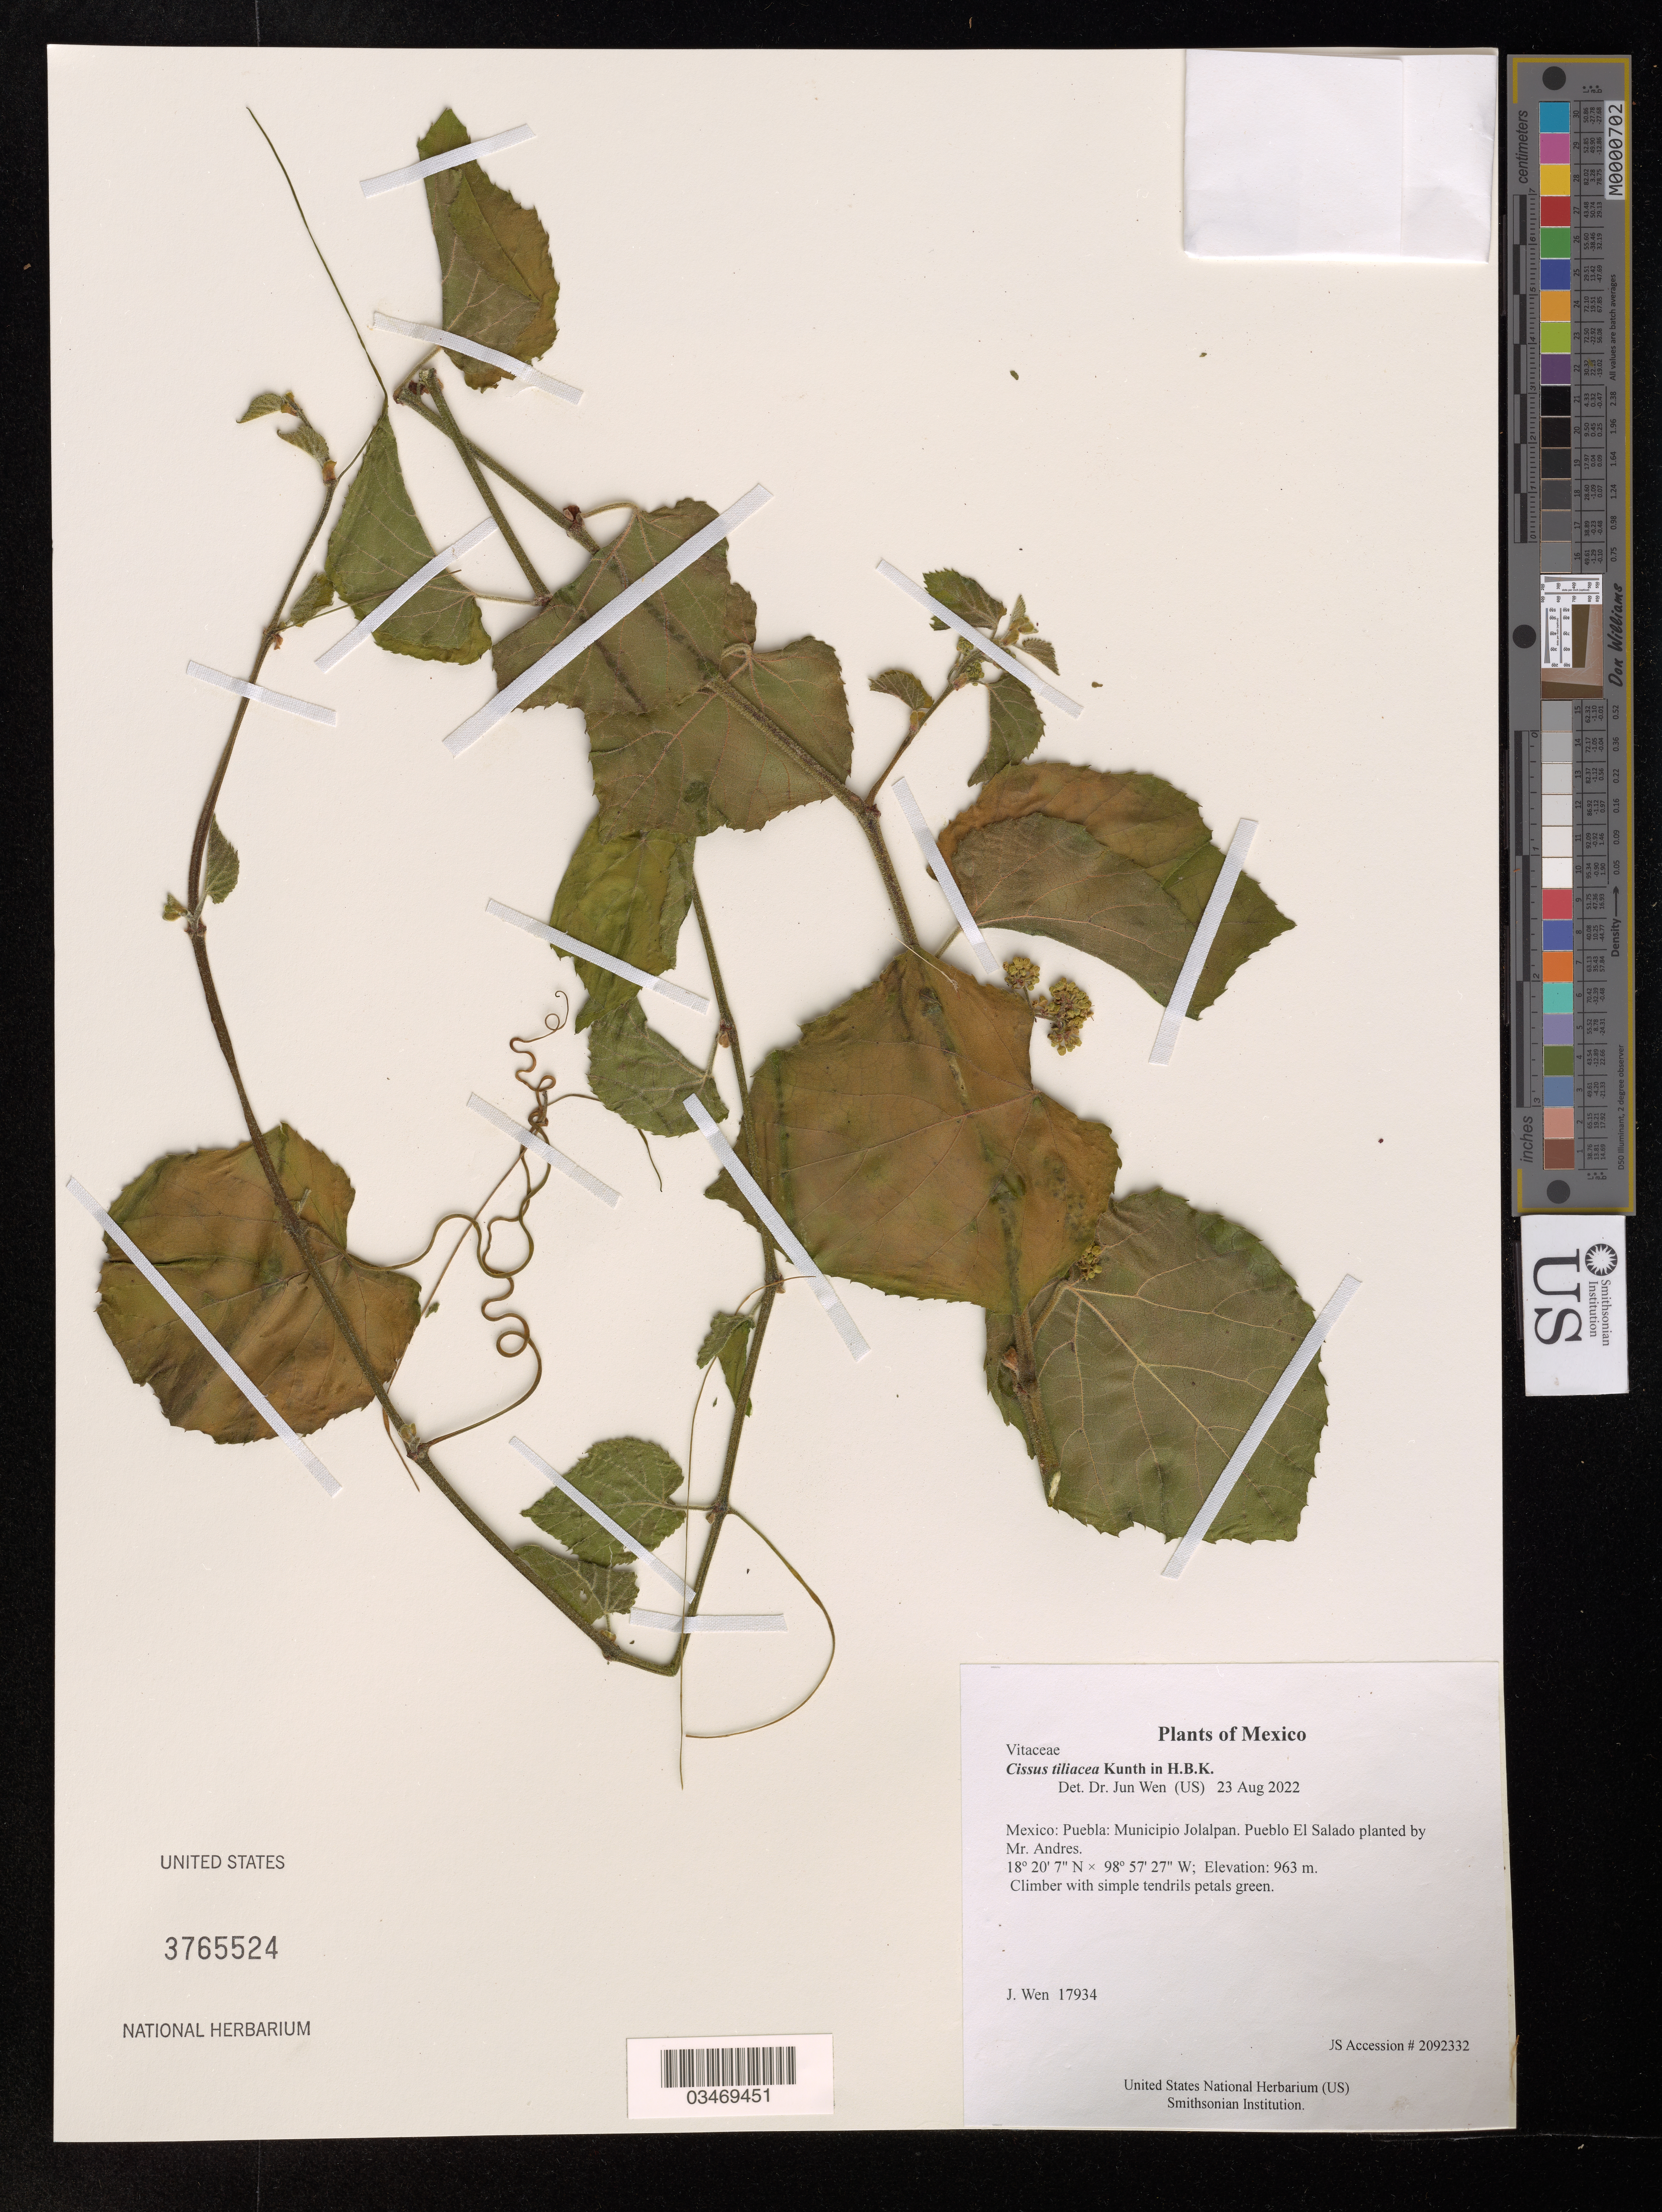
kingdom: Plantae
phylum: Tracheophyta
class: Magnoliopsida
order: Vitales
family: Vitaceae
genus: Cissus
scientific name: Cissus tiliacea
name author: Kunth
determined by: Wen, Jun, (BOT), Smithsonian Institution - National Museum of Natural History (UNITED STATES)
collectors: J. Wen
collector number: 17934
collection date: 2022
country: Mexico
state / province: Puebla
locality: Municipio Jolalpan. Pueblo El Salado planted by Mr. Andres.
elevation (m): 963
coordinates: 18 20 7 N, 98 57 27 W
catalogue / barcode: US 3765524